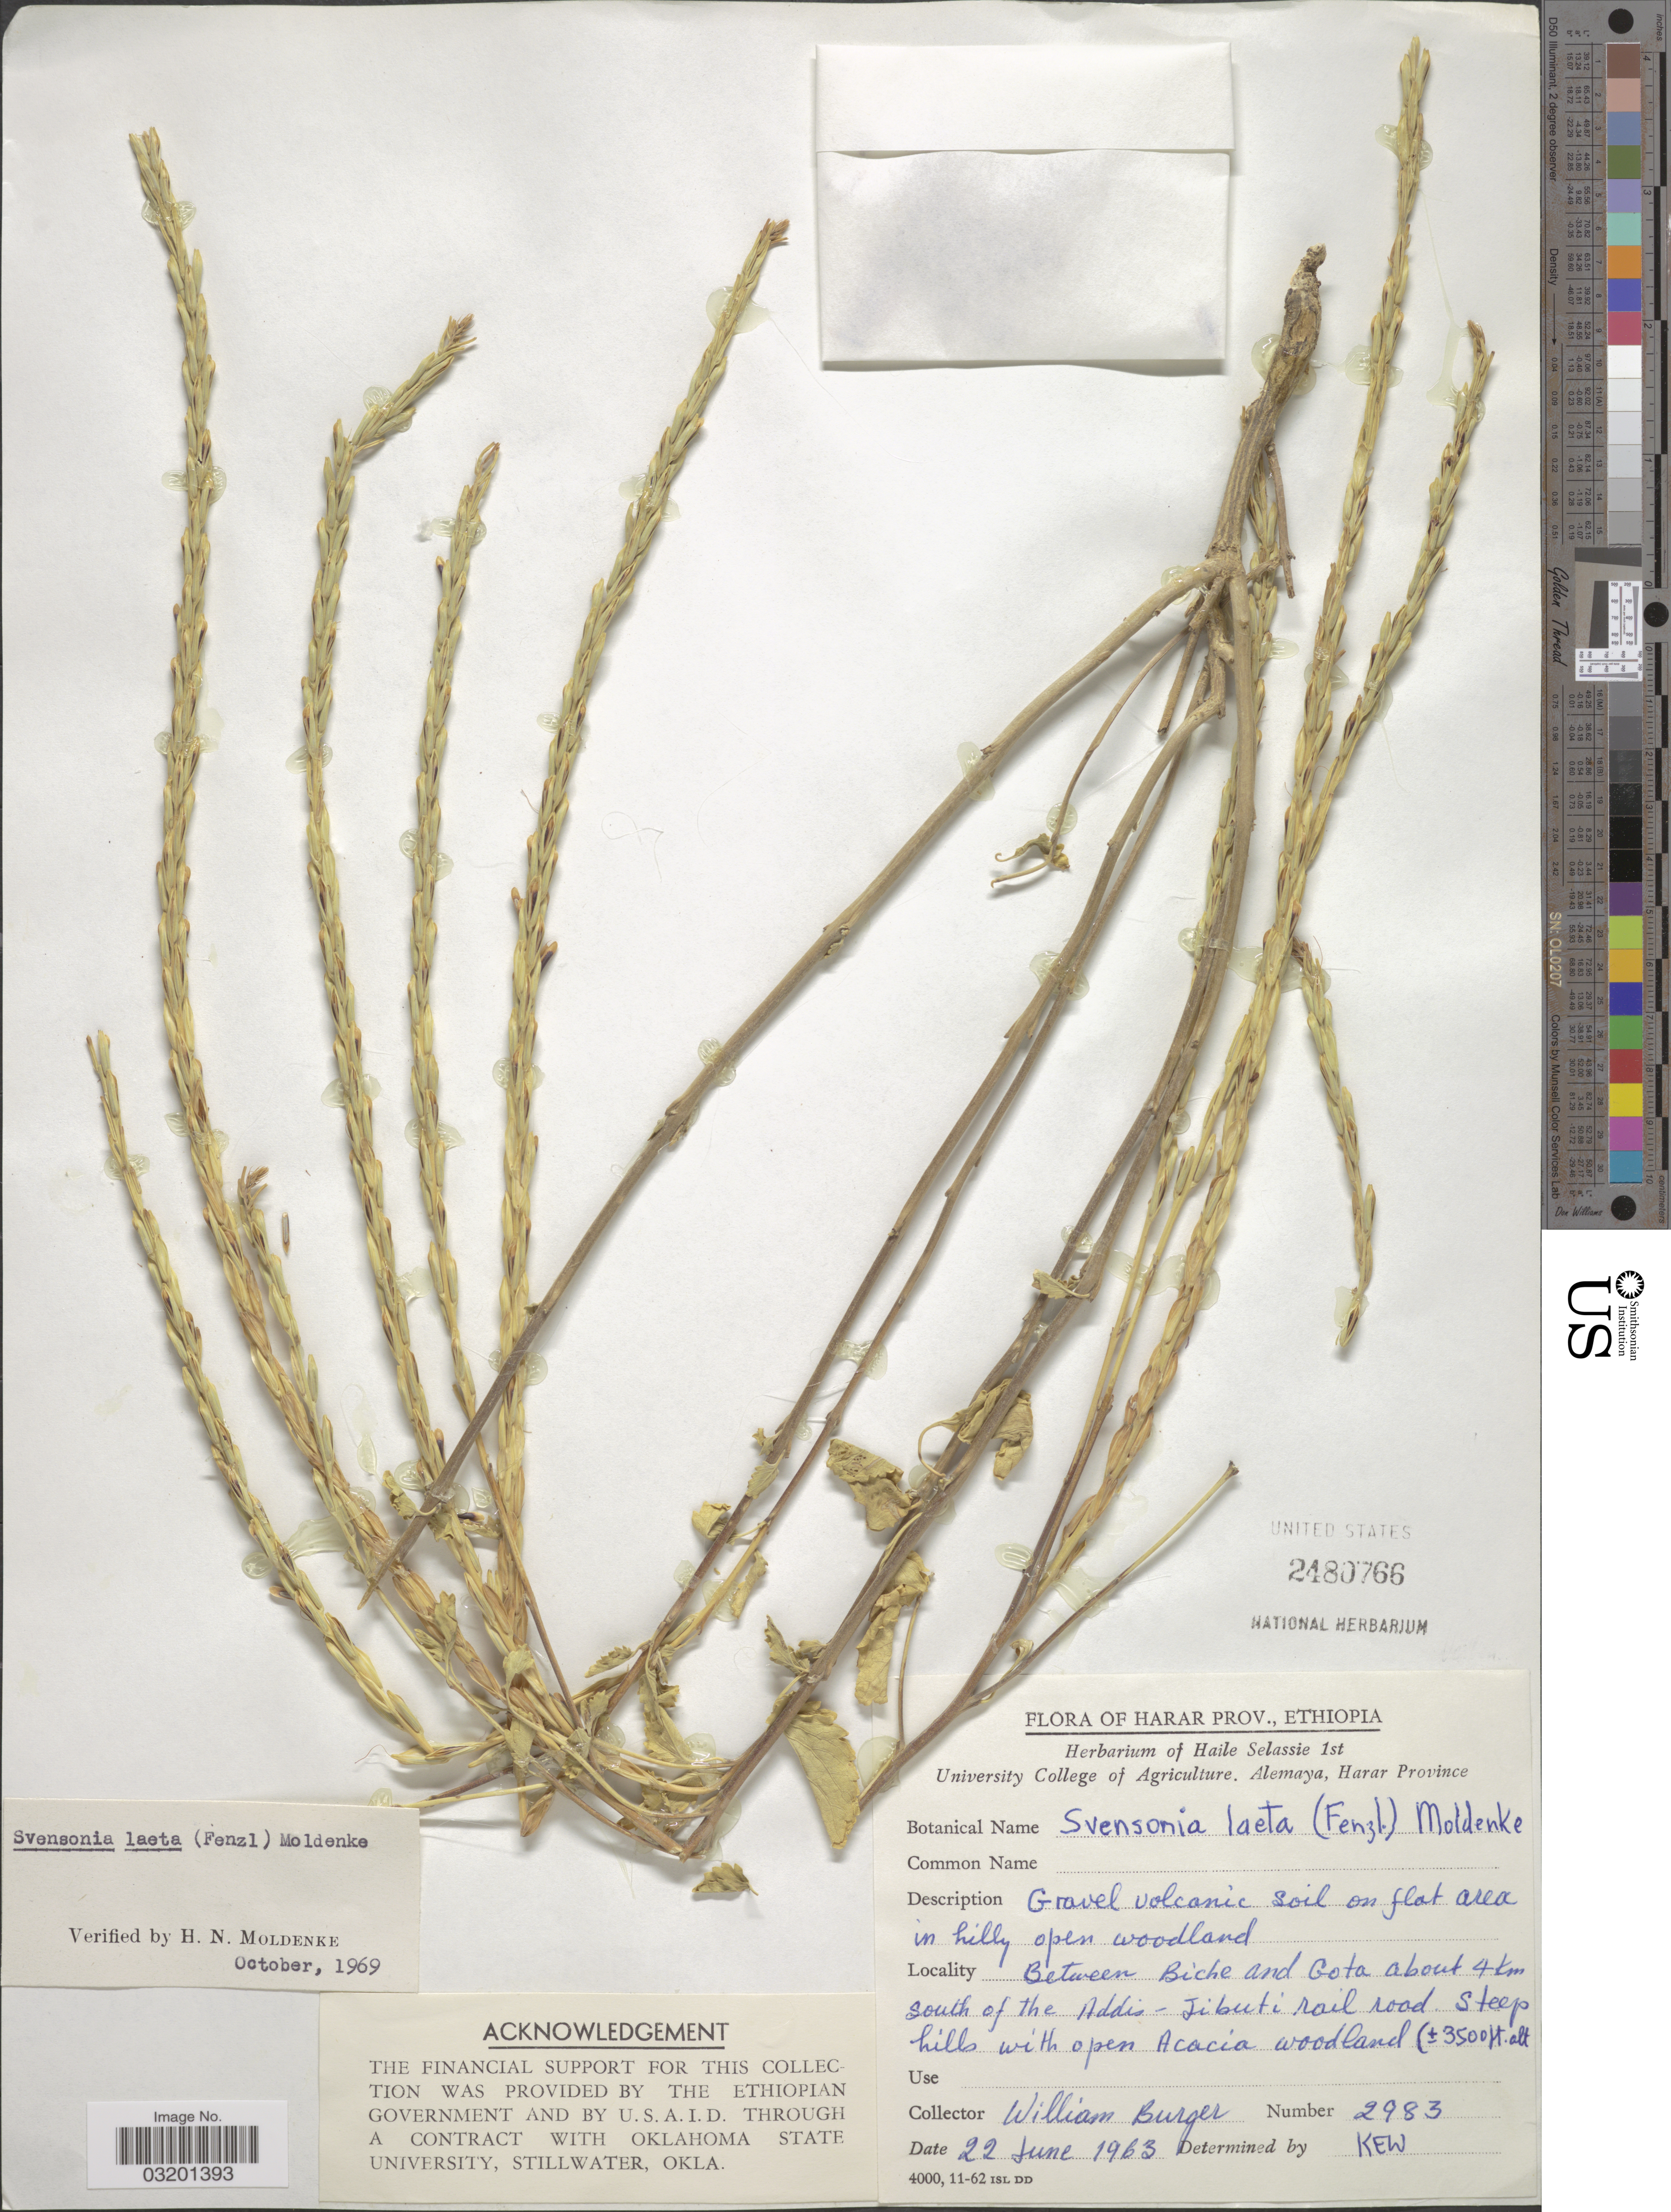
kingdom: Plantae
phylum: Tracheophyta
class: Magnoliopsida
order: Lamiales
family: Verbenaceae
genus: Chascanum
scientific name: Chascanum laetum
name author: Fenzl ex Walpers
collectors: W. Buger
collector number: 2983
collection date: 1963-06-22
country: Ethiopia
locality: Harar Prov., Between Biche and Gota about 4 Km South of the Addis-Tibuti rail road. Steep hills with open Acacia woodland.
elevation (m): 1067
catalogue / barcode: US 2480766